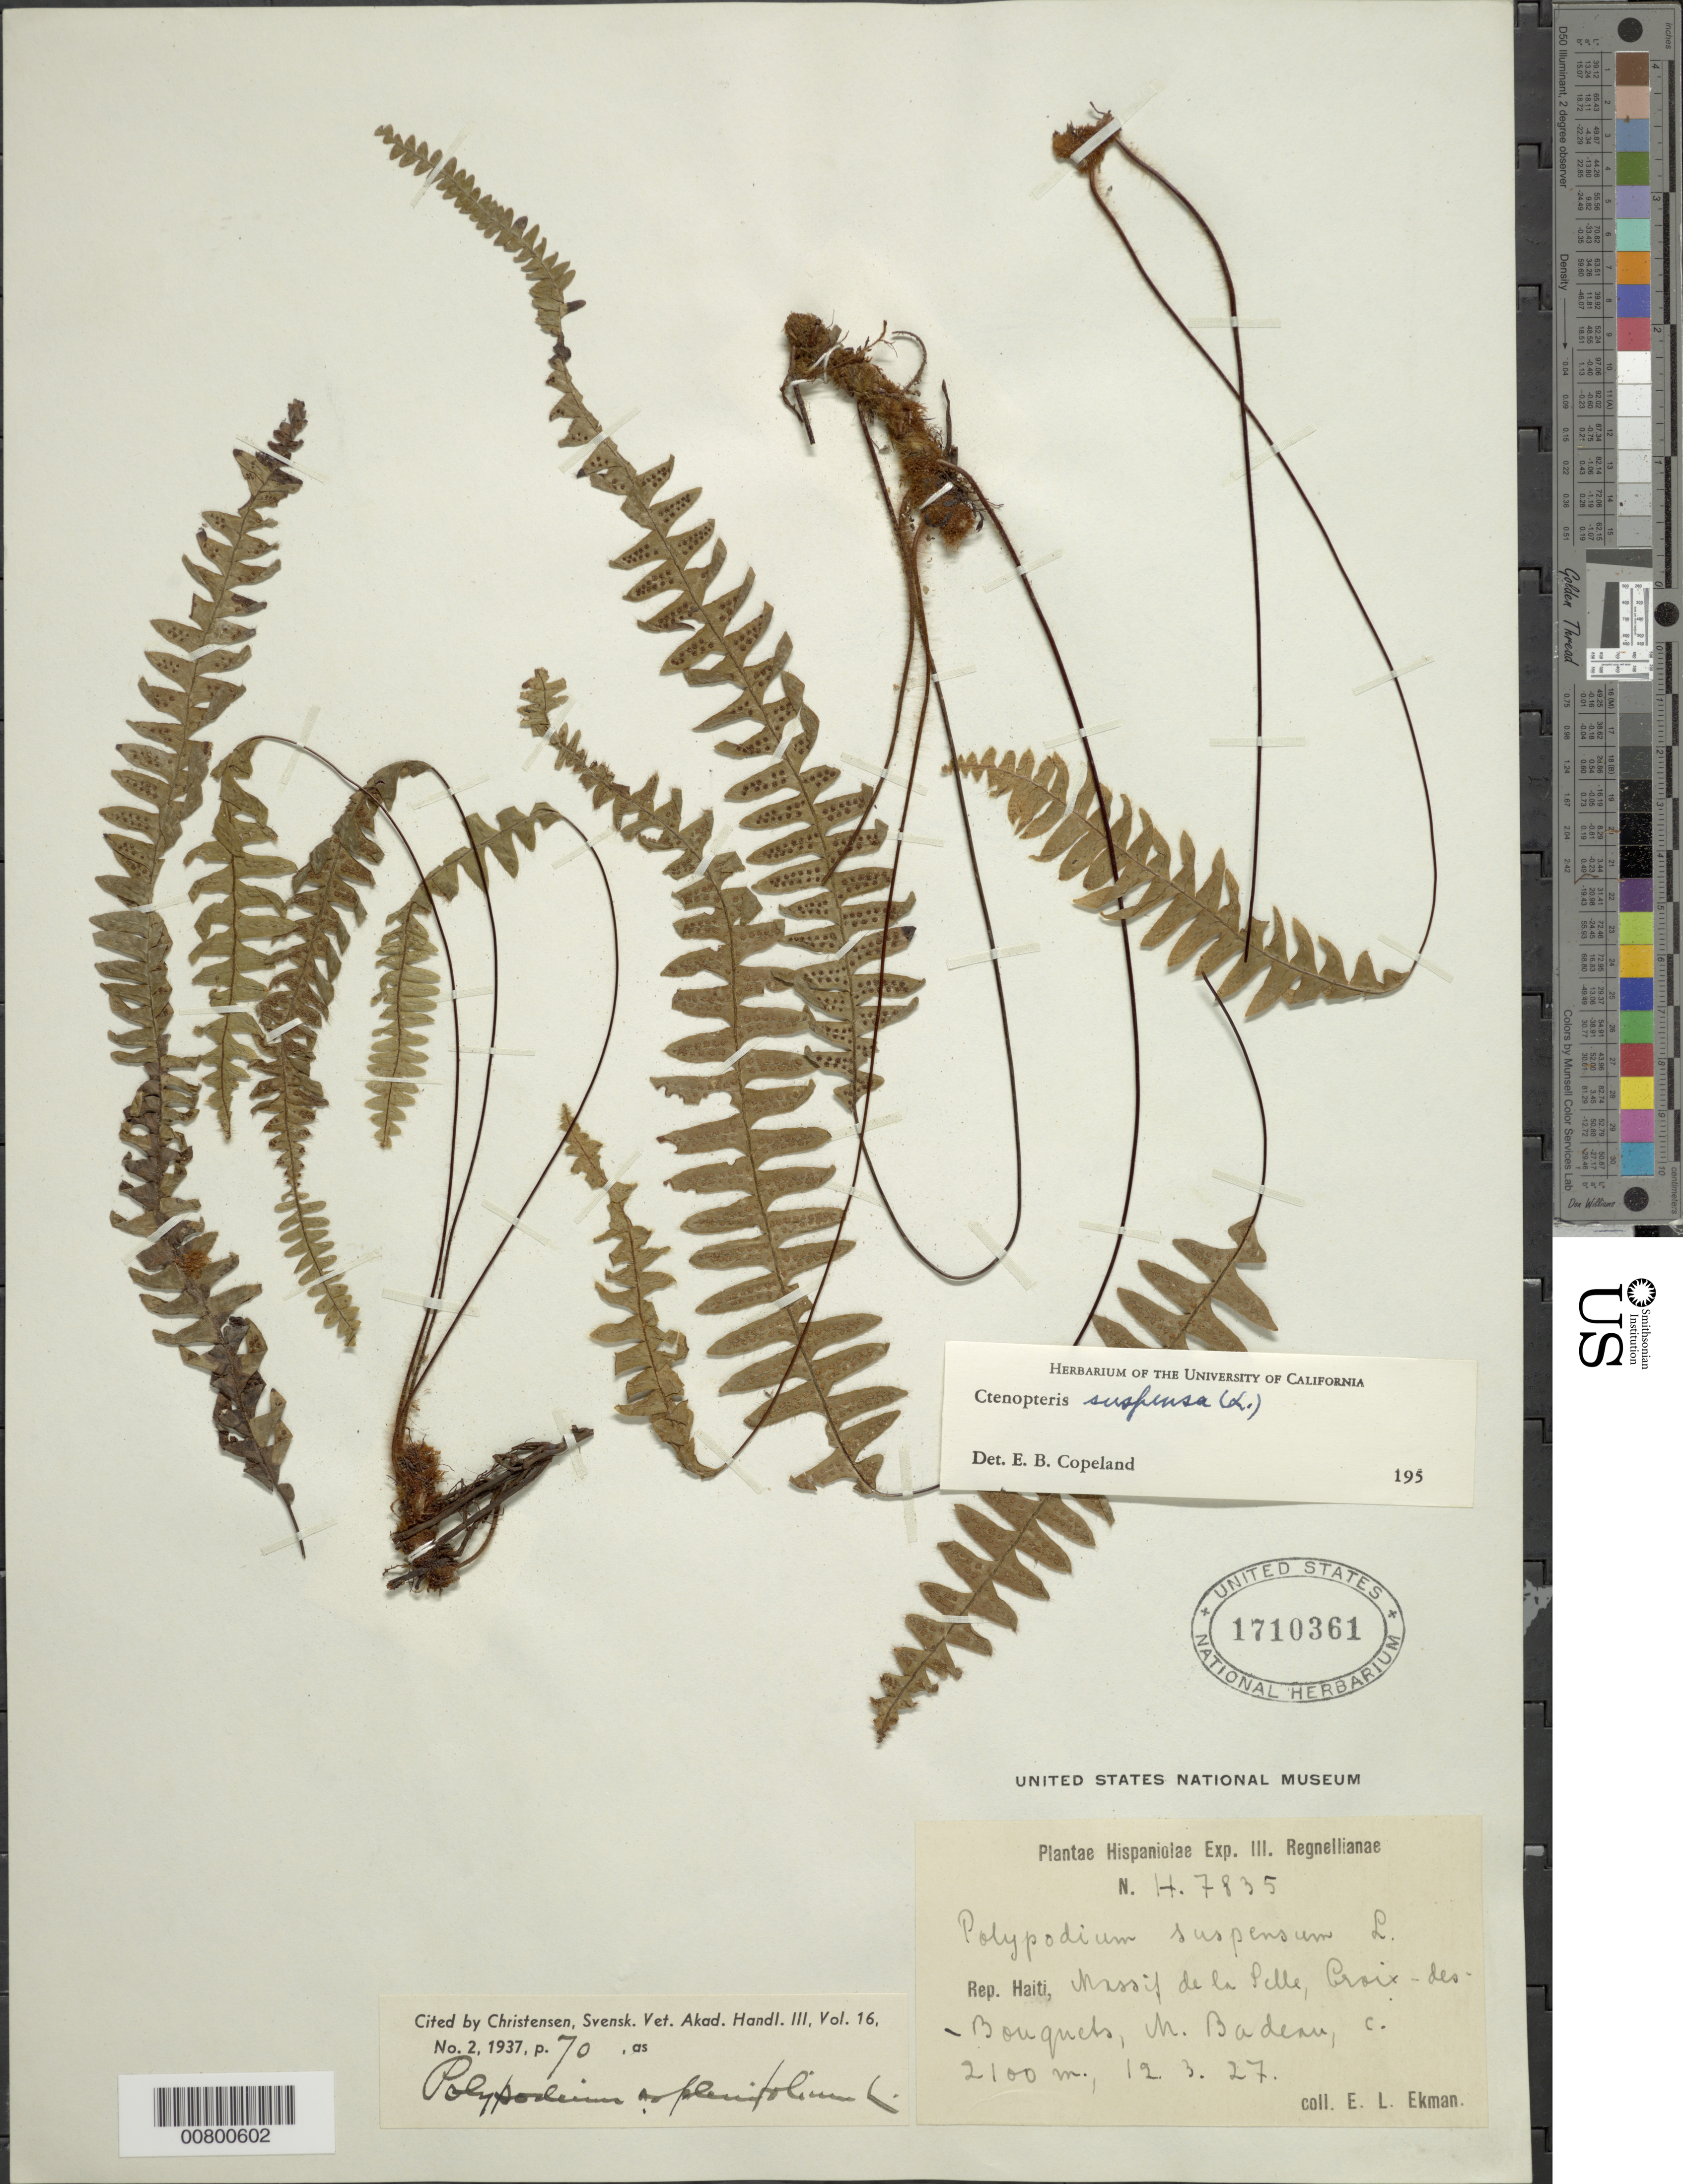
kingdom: Plantae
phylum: Tracheophyta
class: Polypodiopsida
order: Polypodiales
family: Polypodiaceae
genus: Terpsichore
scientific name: Terpsichore asplenifolia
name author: (L.) A.R. Sm.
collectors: E. L. Ekman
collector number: H 7835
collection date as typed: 12 Mar 1927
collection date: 1927-03-12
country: Haiti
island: Hispaniola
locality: Massif de la Selle, Croix des Bouquets, M. Badeau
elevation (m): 2100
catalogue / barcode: US 1710361